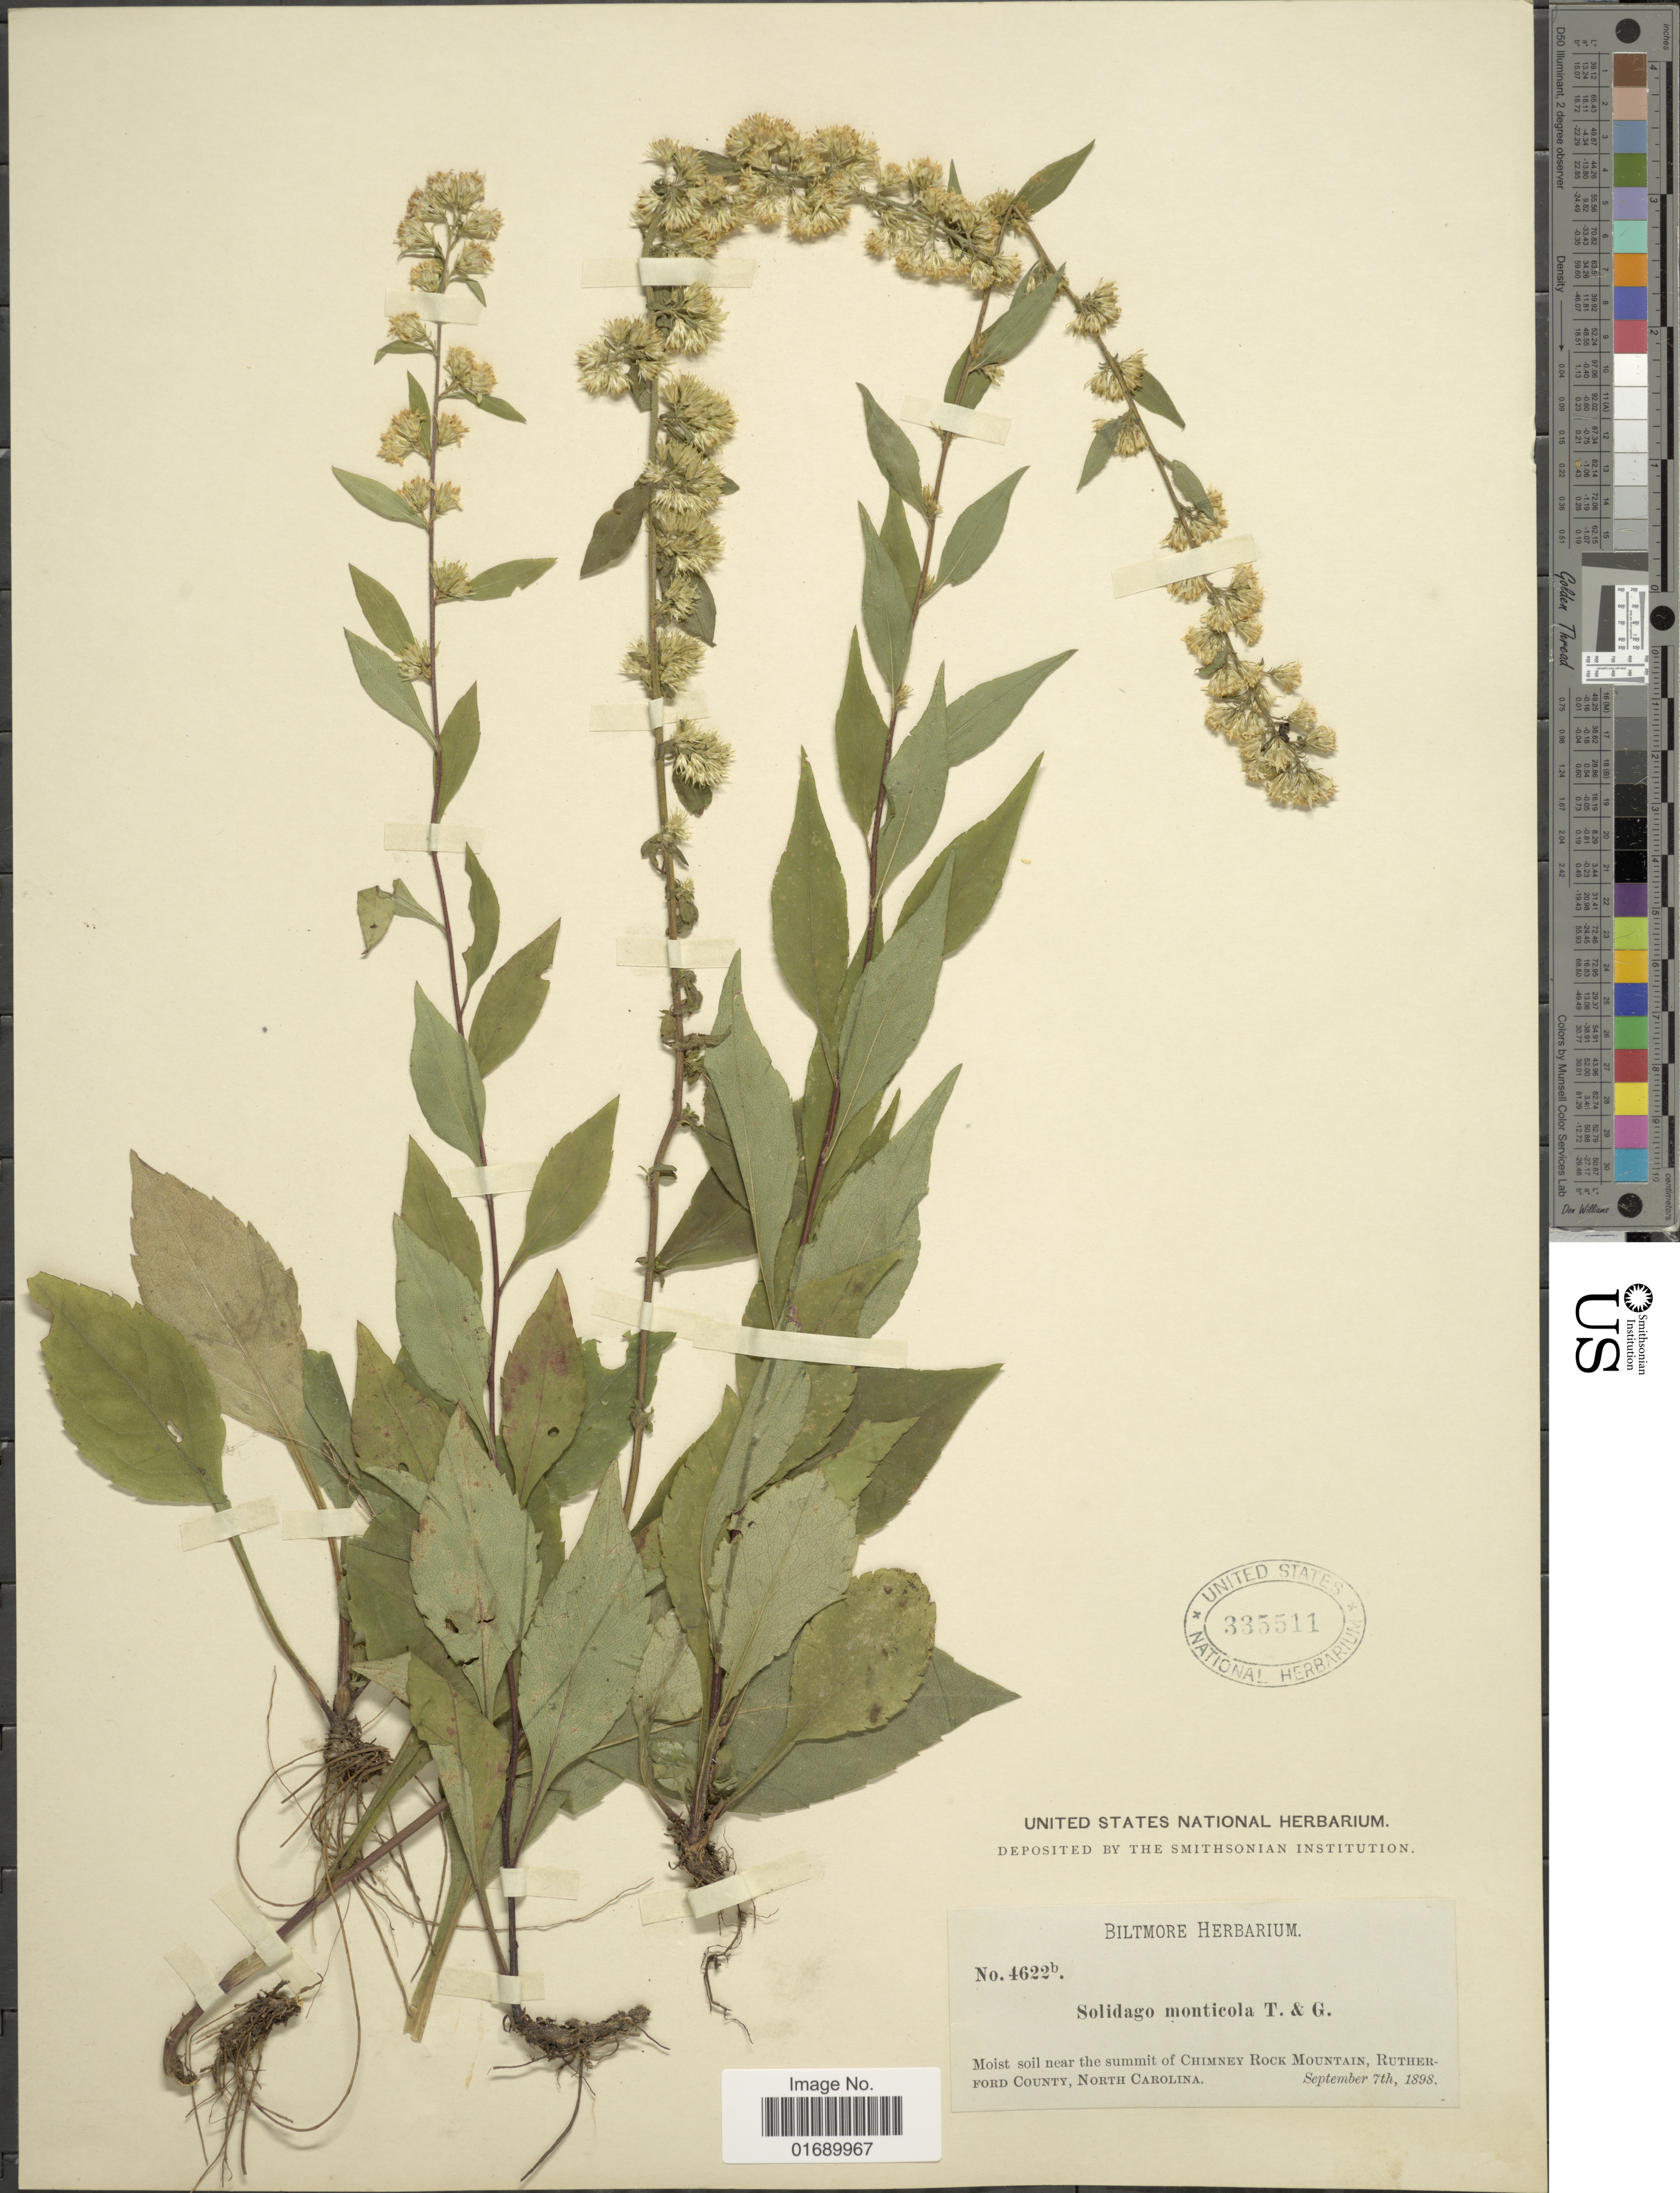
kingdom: Plantae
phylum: Tracheophyta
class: Magnoliopsida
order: Asterales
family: Asteraceae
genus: Solidago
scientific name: Solidago roanensis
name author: Porter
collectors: ex herb. Biltmore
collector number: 4622b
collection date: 1898-09-07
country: United States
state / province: North Carolina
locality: Moist soil near the summit of Chimney Rock Mountain, Rutherford County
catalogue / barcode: US 335511